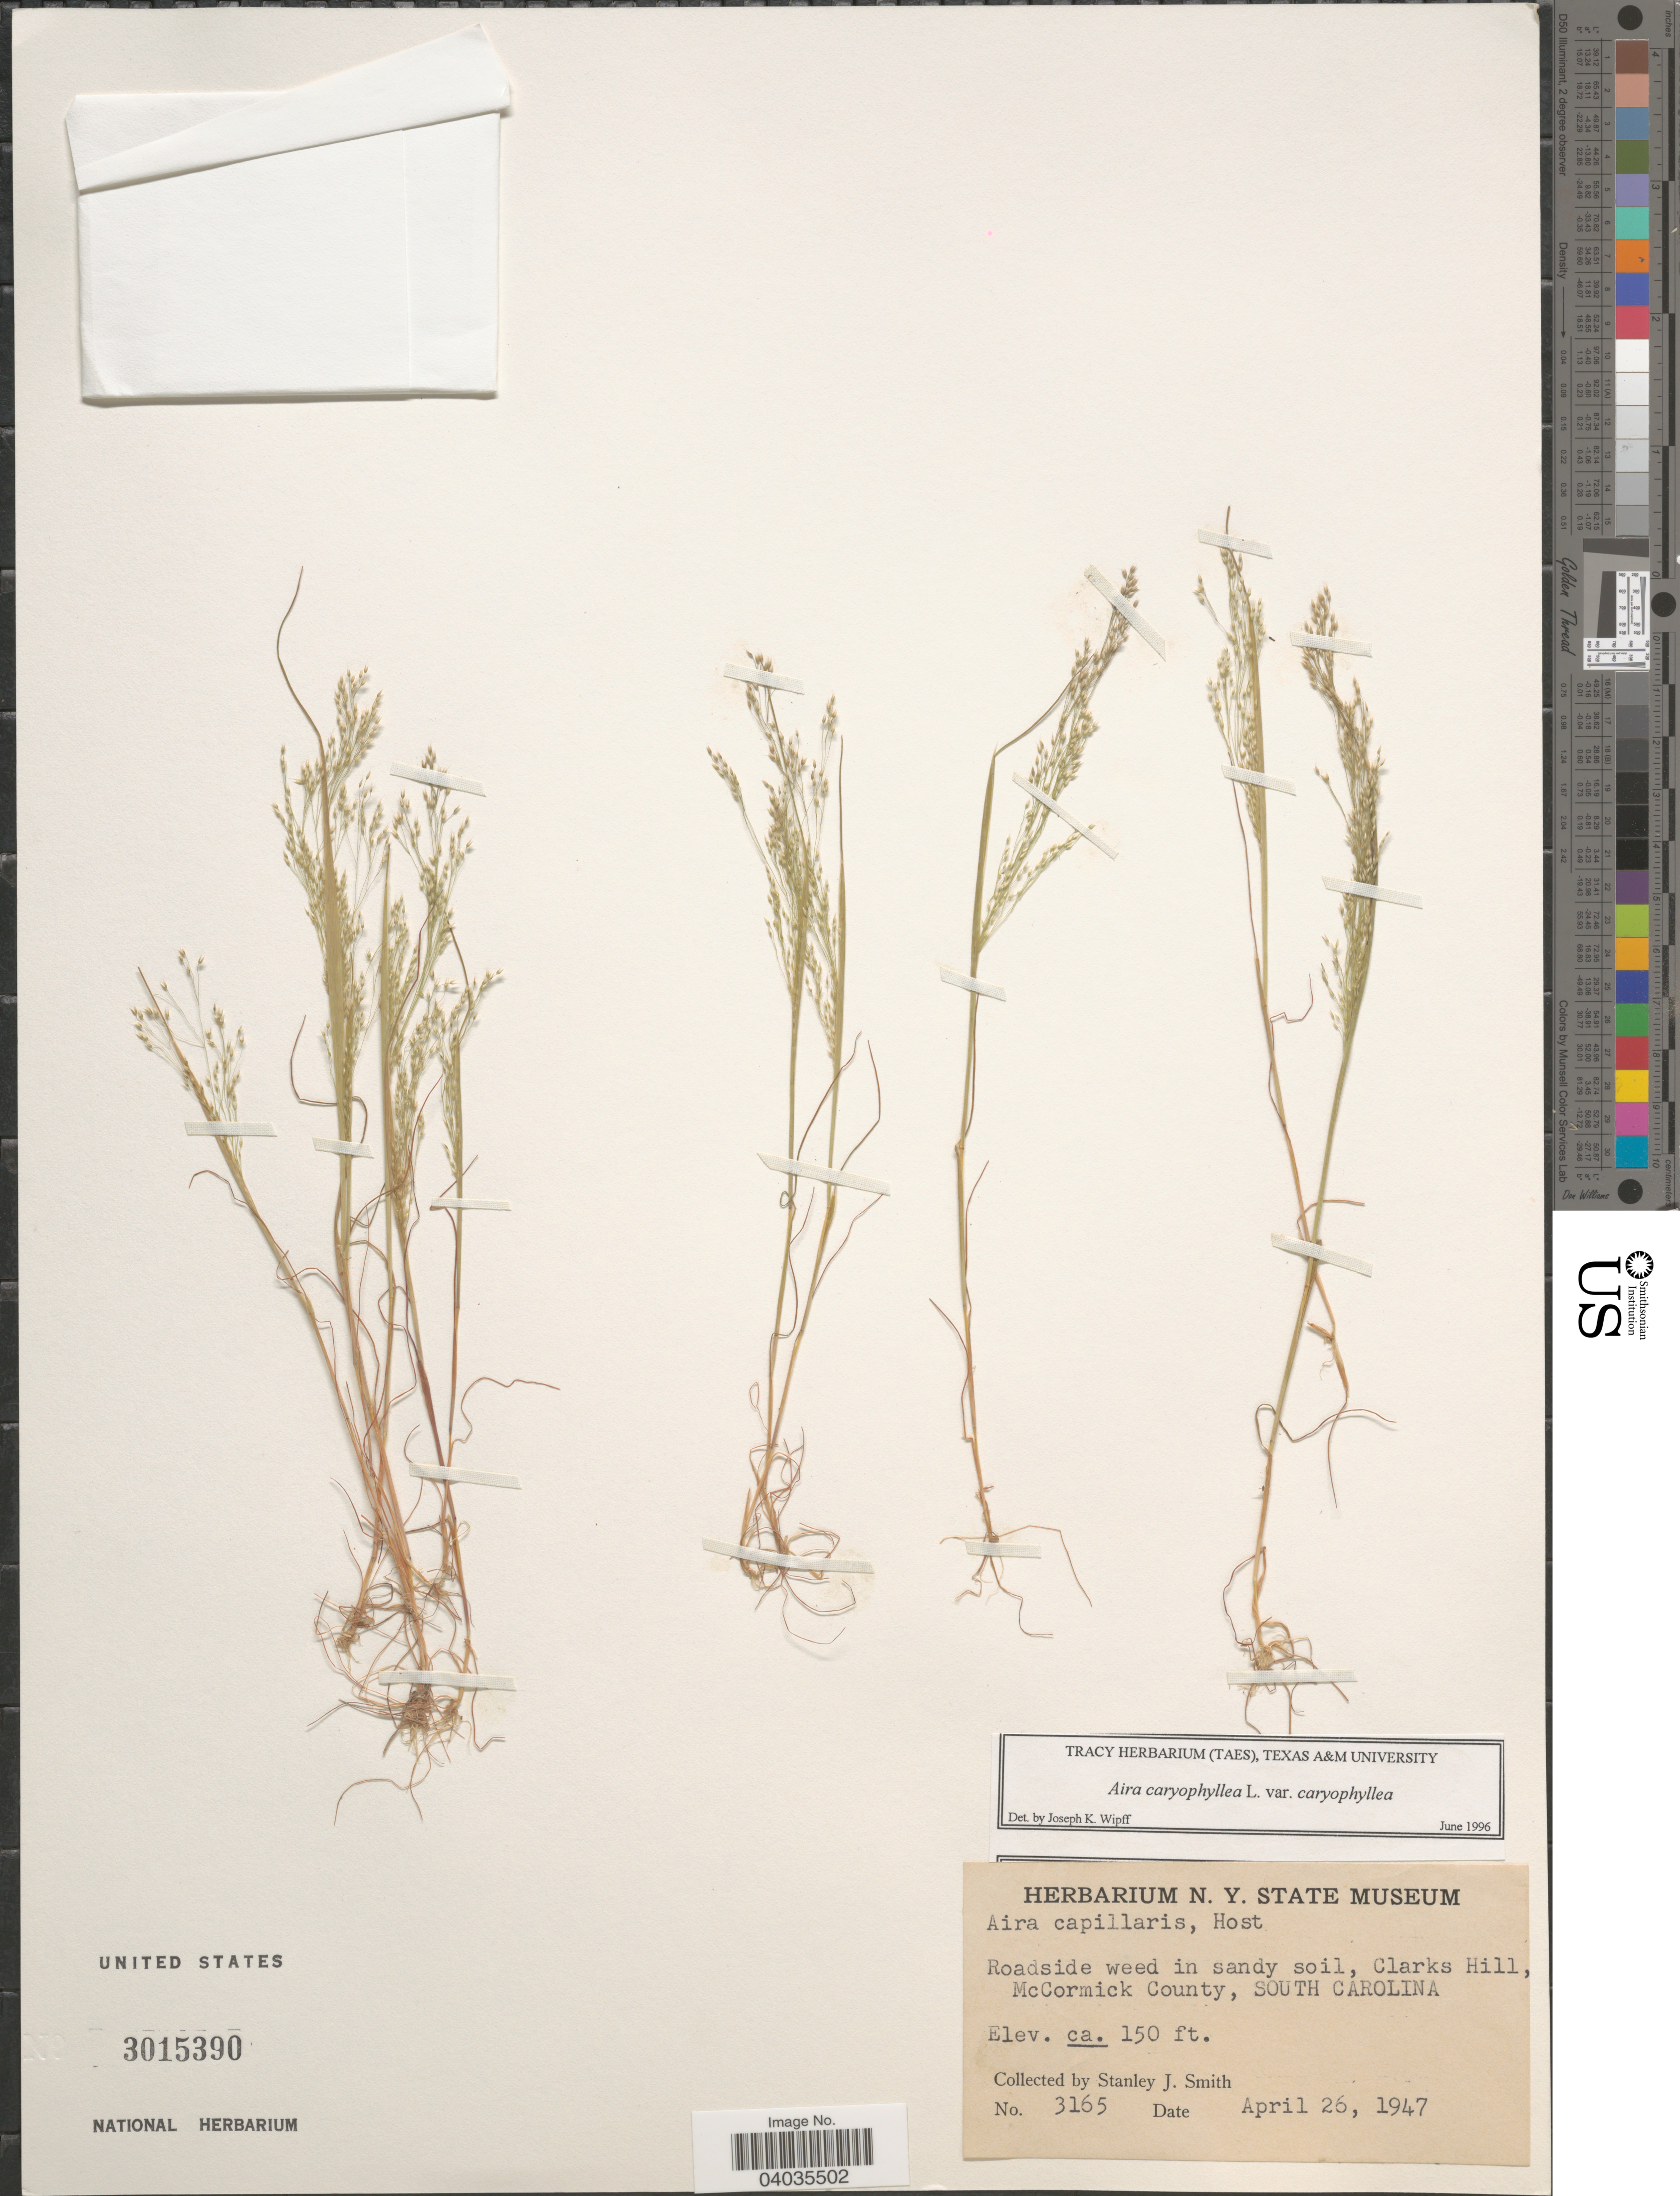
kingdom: Plantae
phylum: Tracheophyta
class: Liliopsida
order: Poales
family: Poaceae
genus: Aira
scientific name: Aira caryophyllea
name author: L.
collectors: S. Smith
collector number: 3165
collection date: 1947-04-26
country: United States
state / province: South Carolina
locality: Clarks Hill, McCormick County.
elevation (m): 46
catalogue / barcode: US 3015390